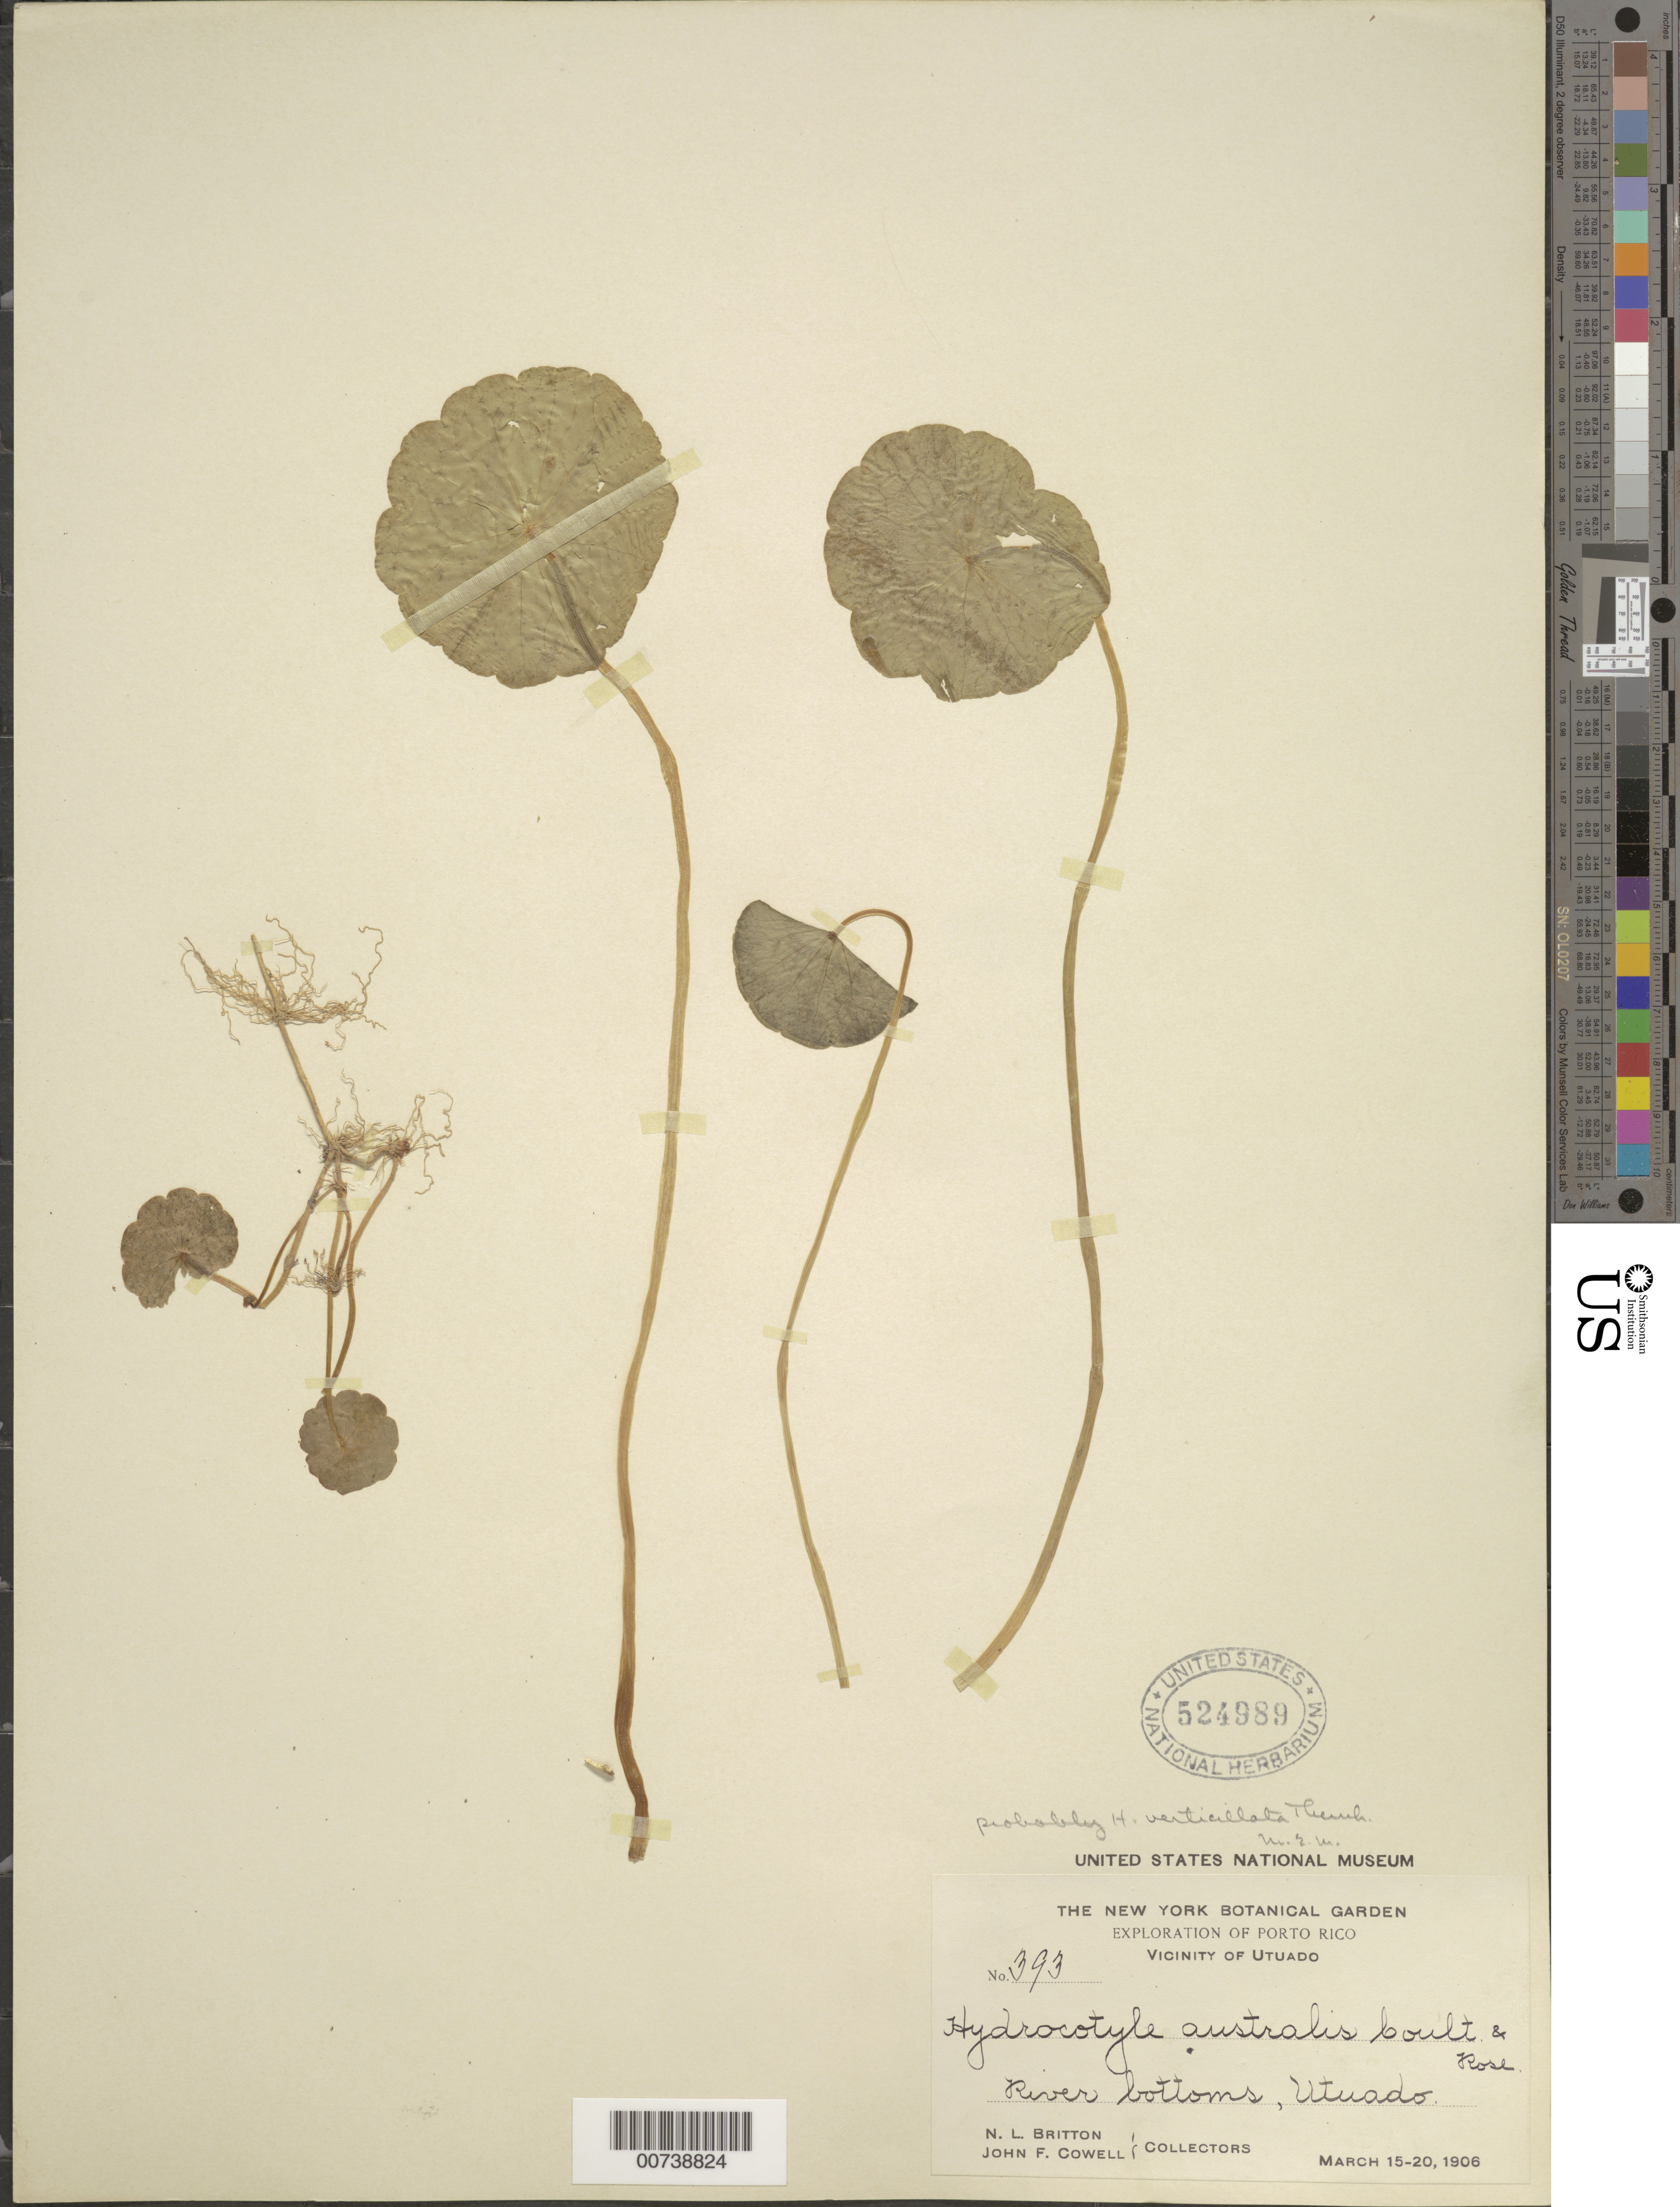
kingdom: Plantae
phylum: Tracheophyta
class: Magnoliopsida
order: Apiales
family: Araliaceae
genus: Hydrocotyle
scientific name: Hydrocotyle verticillata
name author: Thunb.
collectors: N. Britton & J. F. Cowell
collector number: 393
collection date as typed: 15 Mar 1906 to 20 Mar 1906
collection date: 1906-03-15/1906-03-20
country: Puerto Rico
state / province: Utuado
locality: Utuado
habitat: River bottoms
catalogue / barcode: US 524989